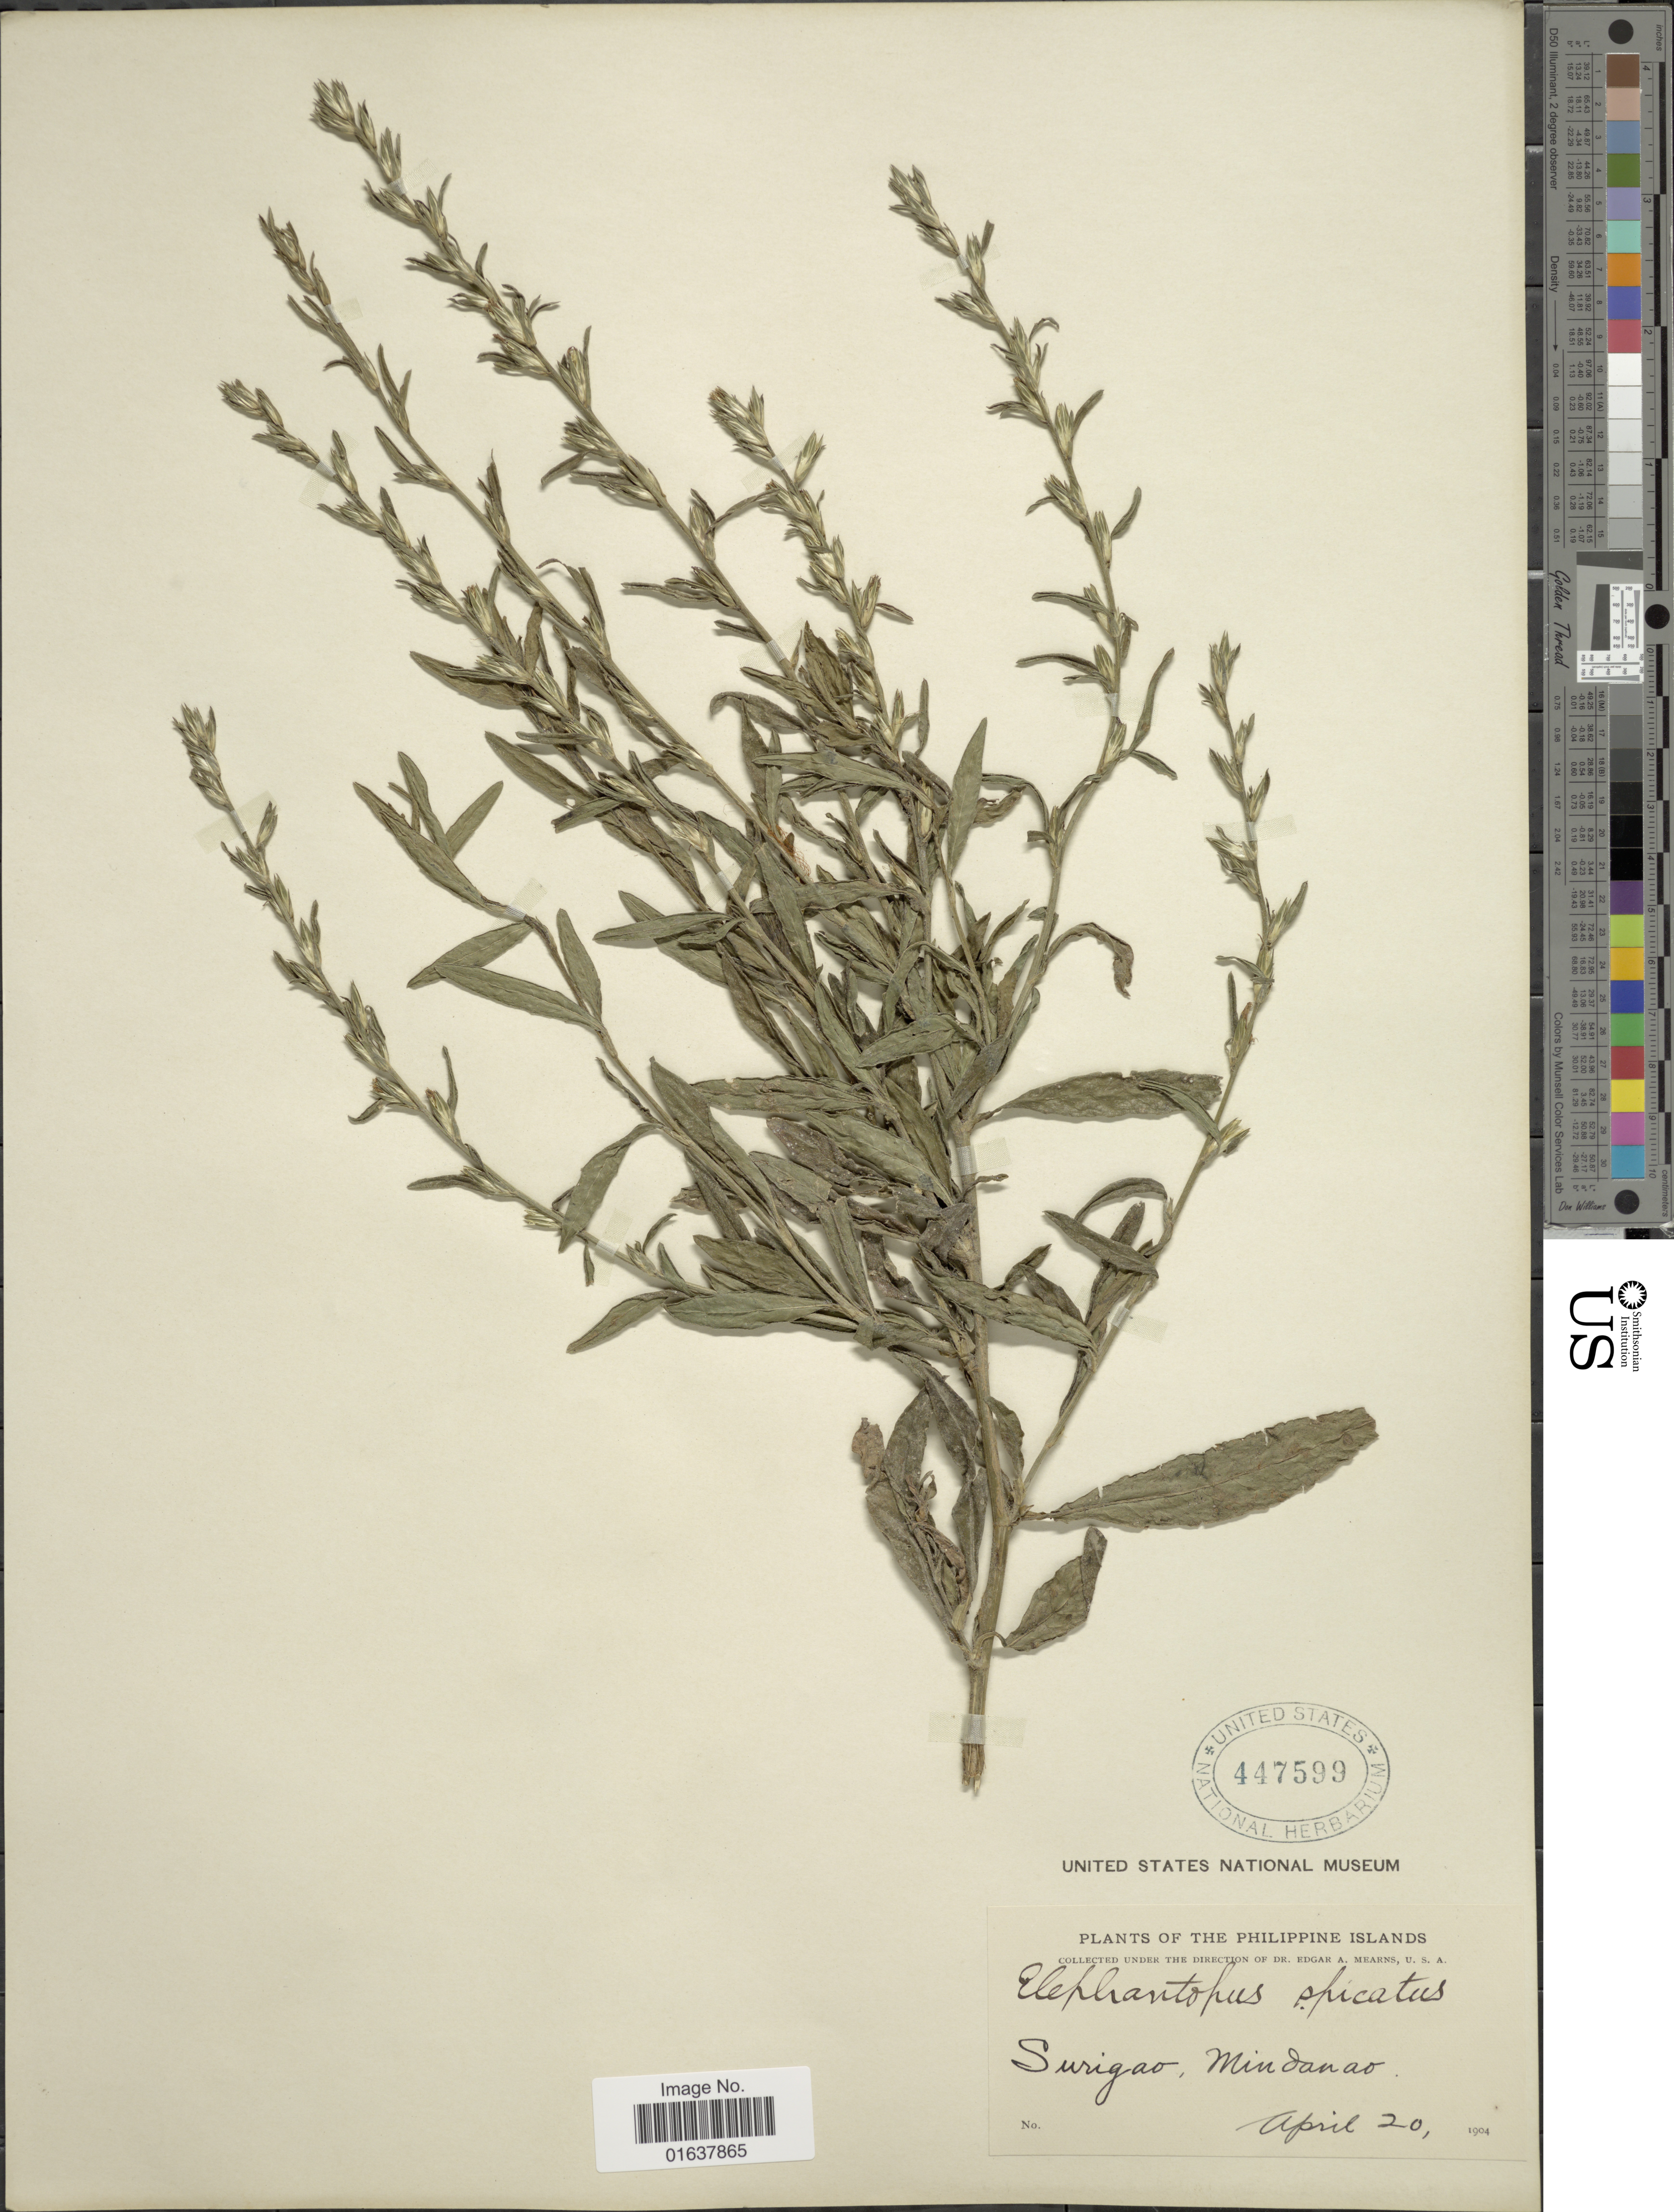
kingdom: Plantae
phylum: Tracheophyta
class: Magnoliopsida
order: Asterales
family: Asteraceae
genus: Pseudelephantopus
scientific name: Pseudelephantopus spicatus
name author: (Juss. ex Aubl.) C.F. Baker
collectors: E. A. Mearns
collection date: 1904-04-20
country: Philippines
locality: Surigao, Mindanao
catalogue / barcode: US 447599